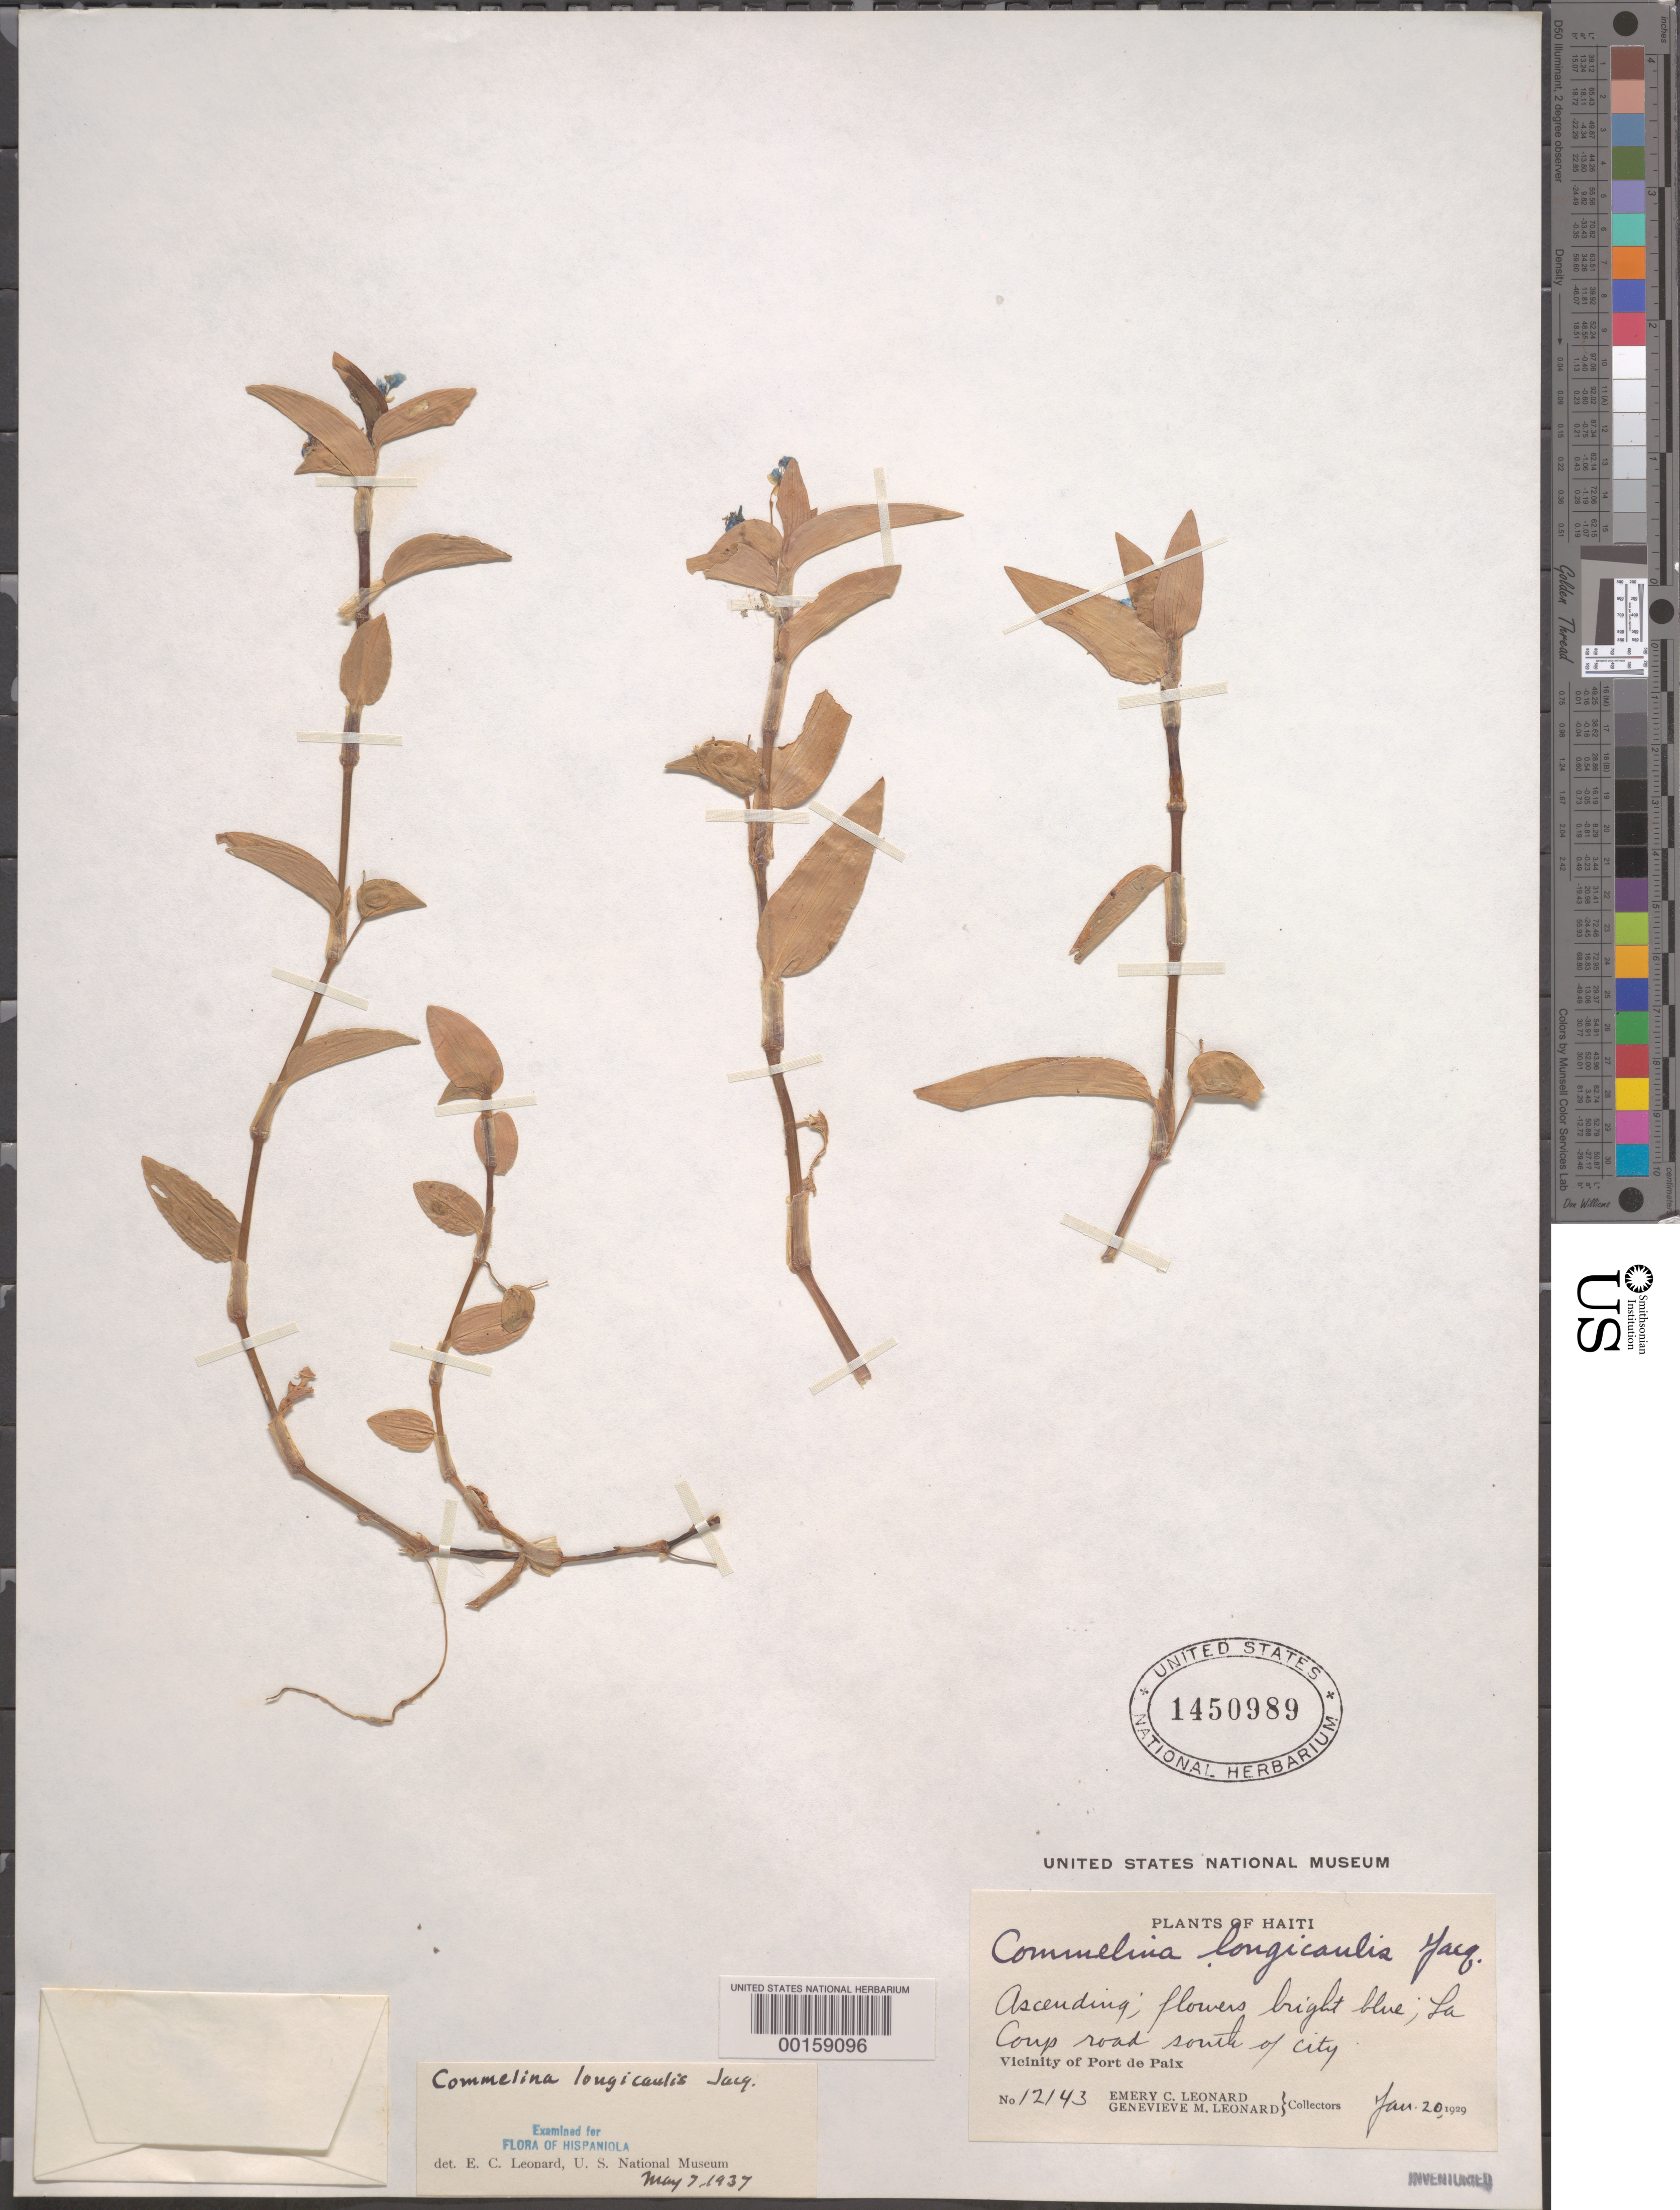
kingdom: Plantae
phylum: Tracheophyta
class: Liliopsida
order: Commelinales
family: Commelinaceae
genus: Commelina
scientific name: Commelina diffusa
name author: Burm. f.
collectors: E. C. Leonard & G. M. Leonard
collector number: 12143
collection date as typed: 20 Jan 1929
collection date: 1929-01-20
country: Haiti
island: Hispaniola Island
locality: Port de paix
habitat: Roadside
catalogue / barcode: US 1450989